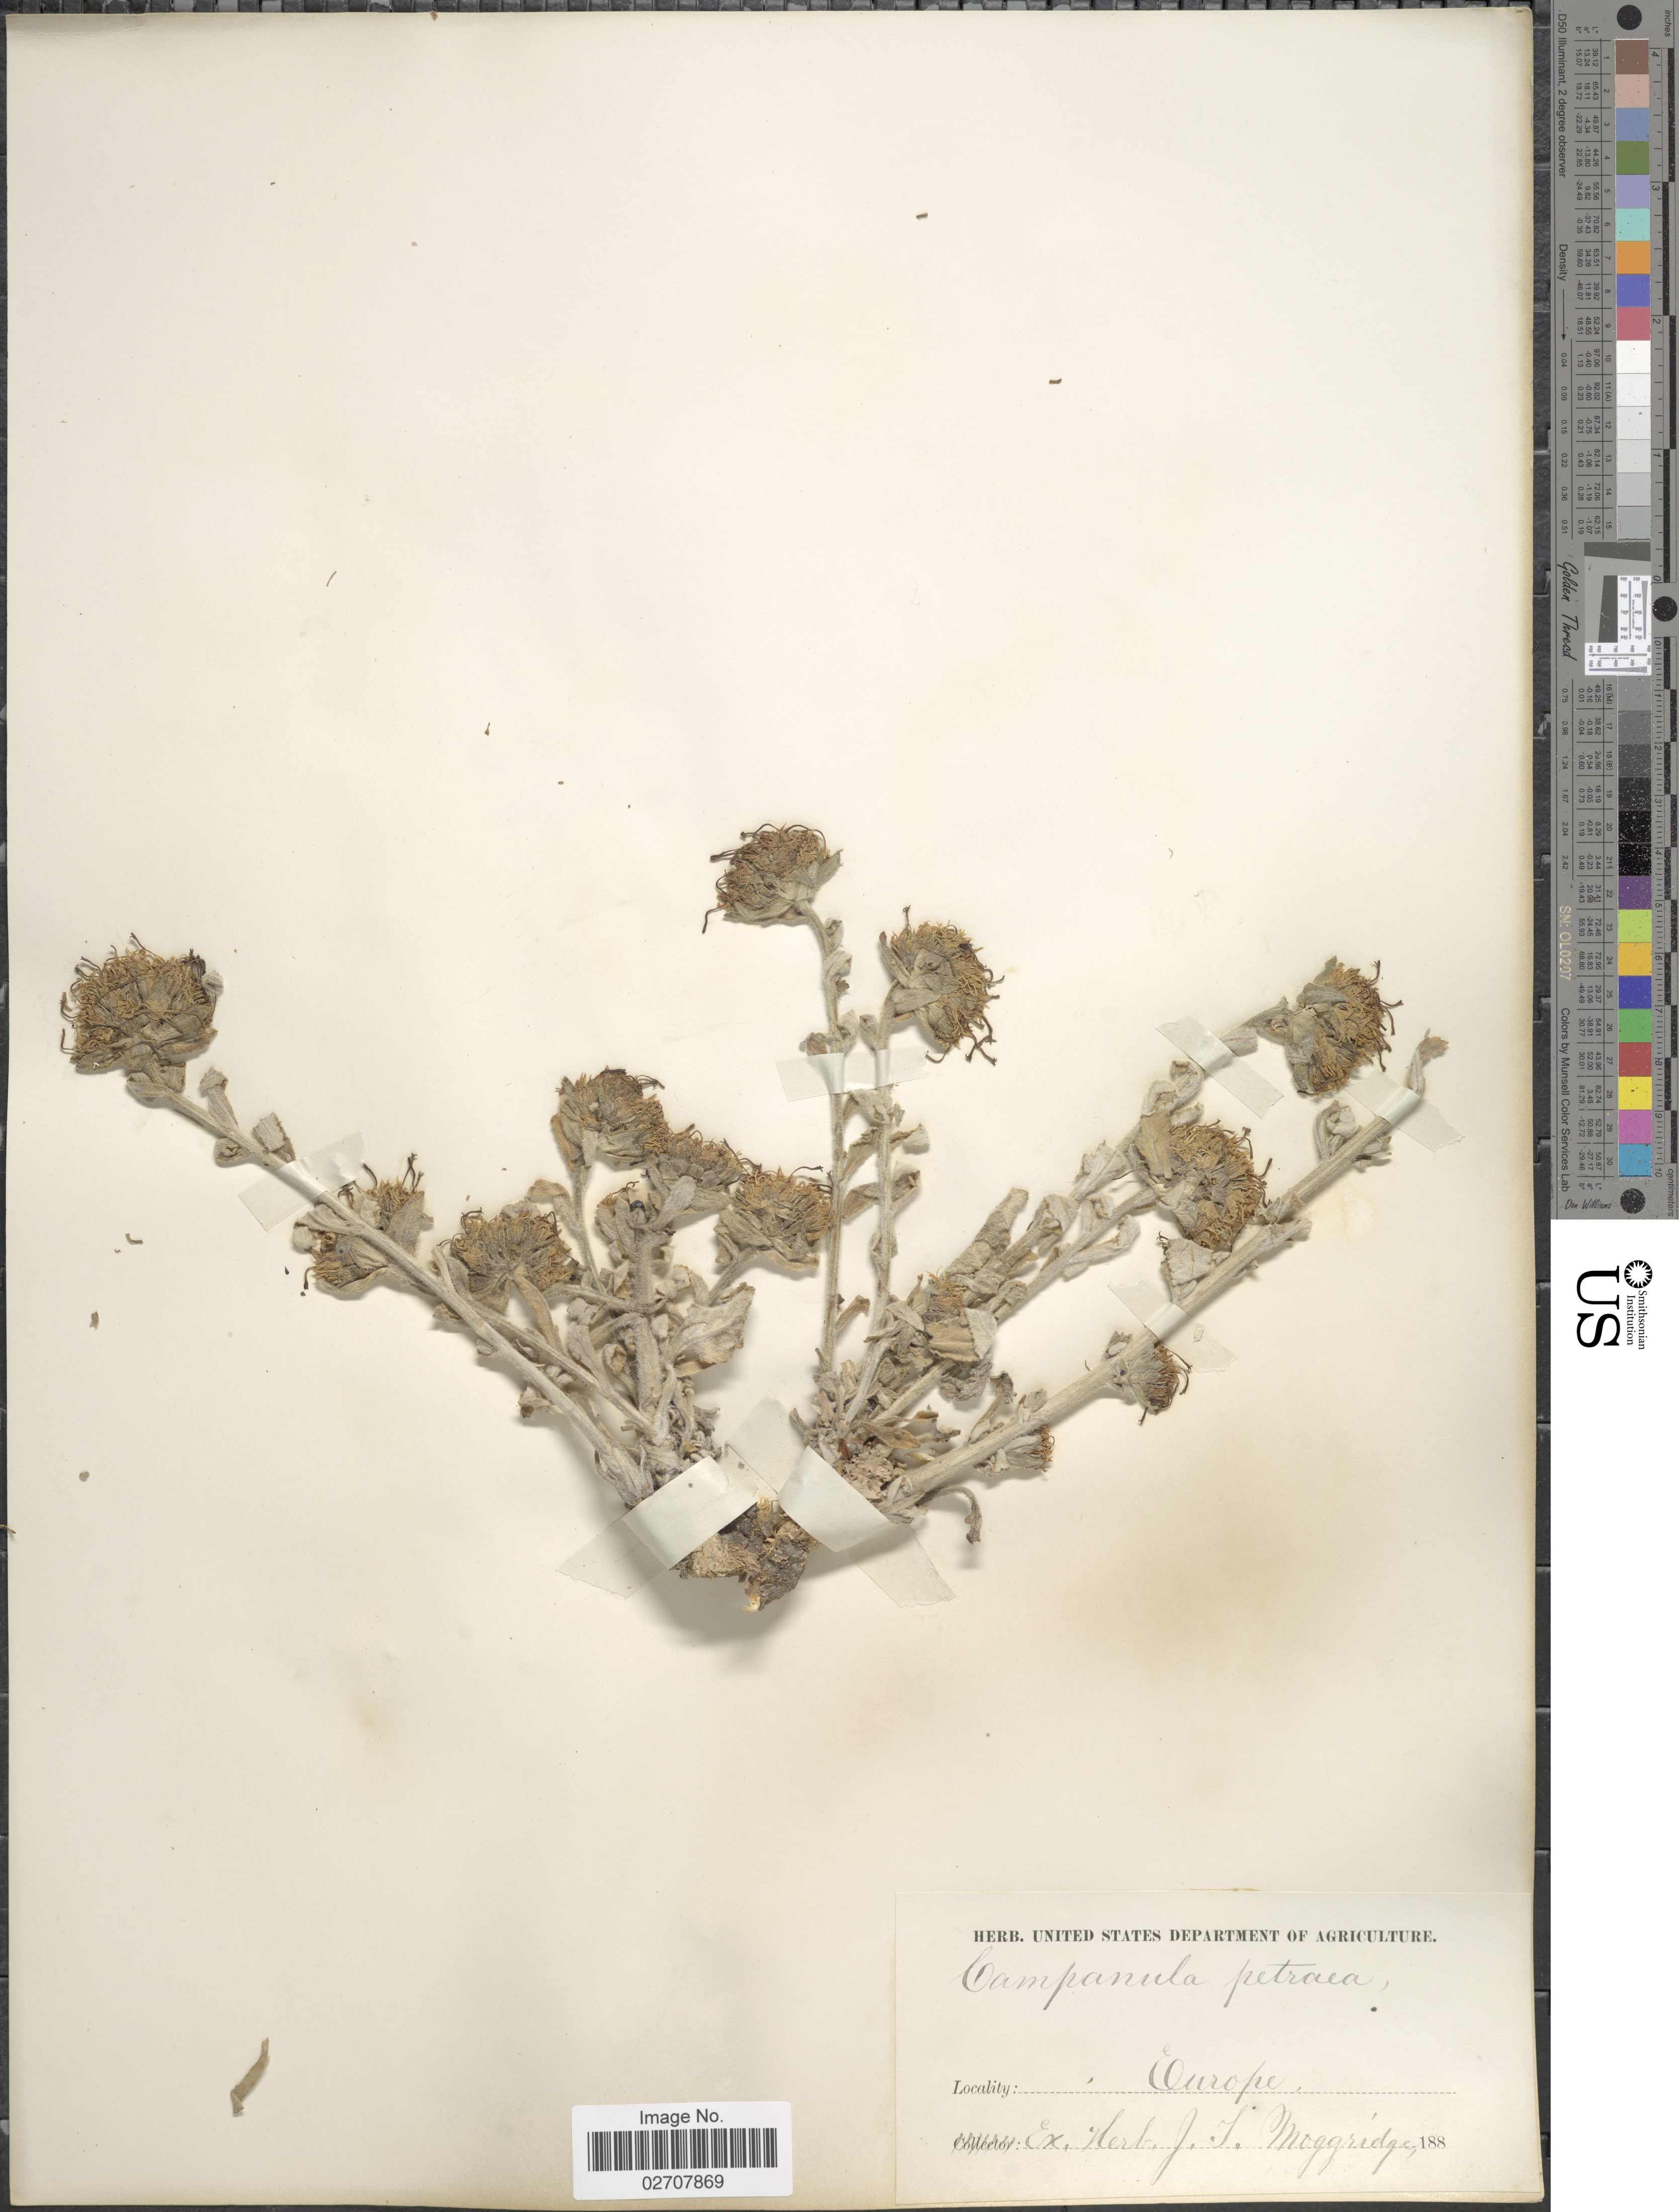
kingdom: Plantae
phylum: Tracheophyta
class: Magnoliopsida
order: Asterales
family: Campanulaceae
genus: Campanula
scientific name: Campanula petraea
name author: L.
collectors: ex herb. J.T. Moggridge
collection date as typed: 188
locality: Europe